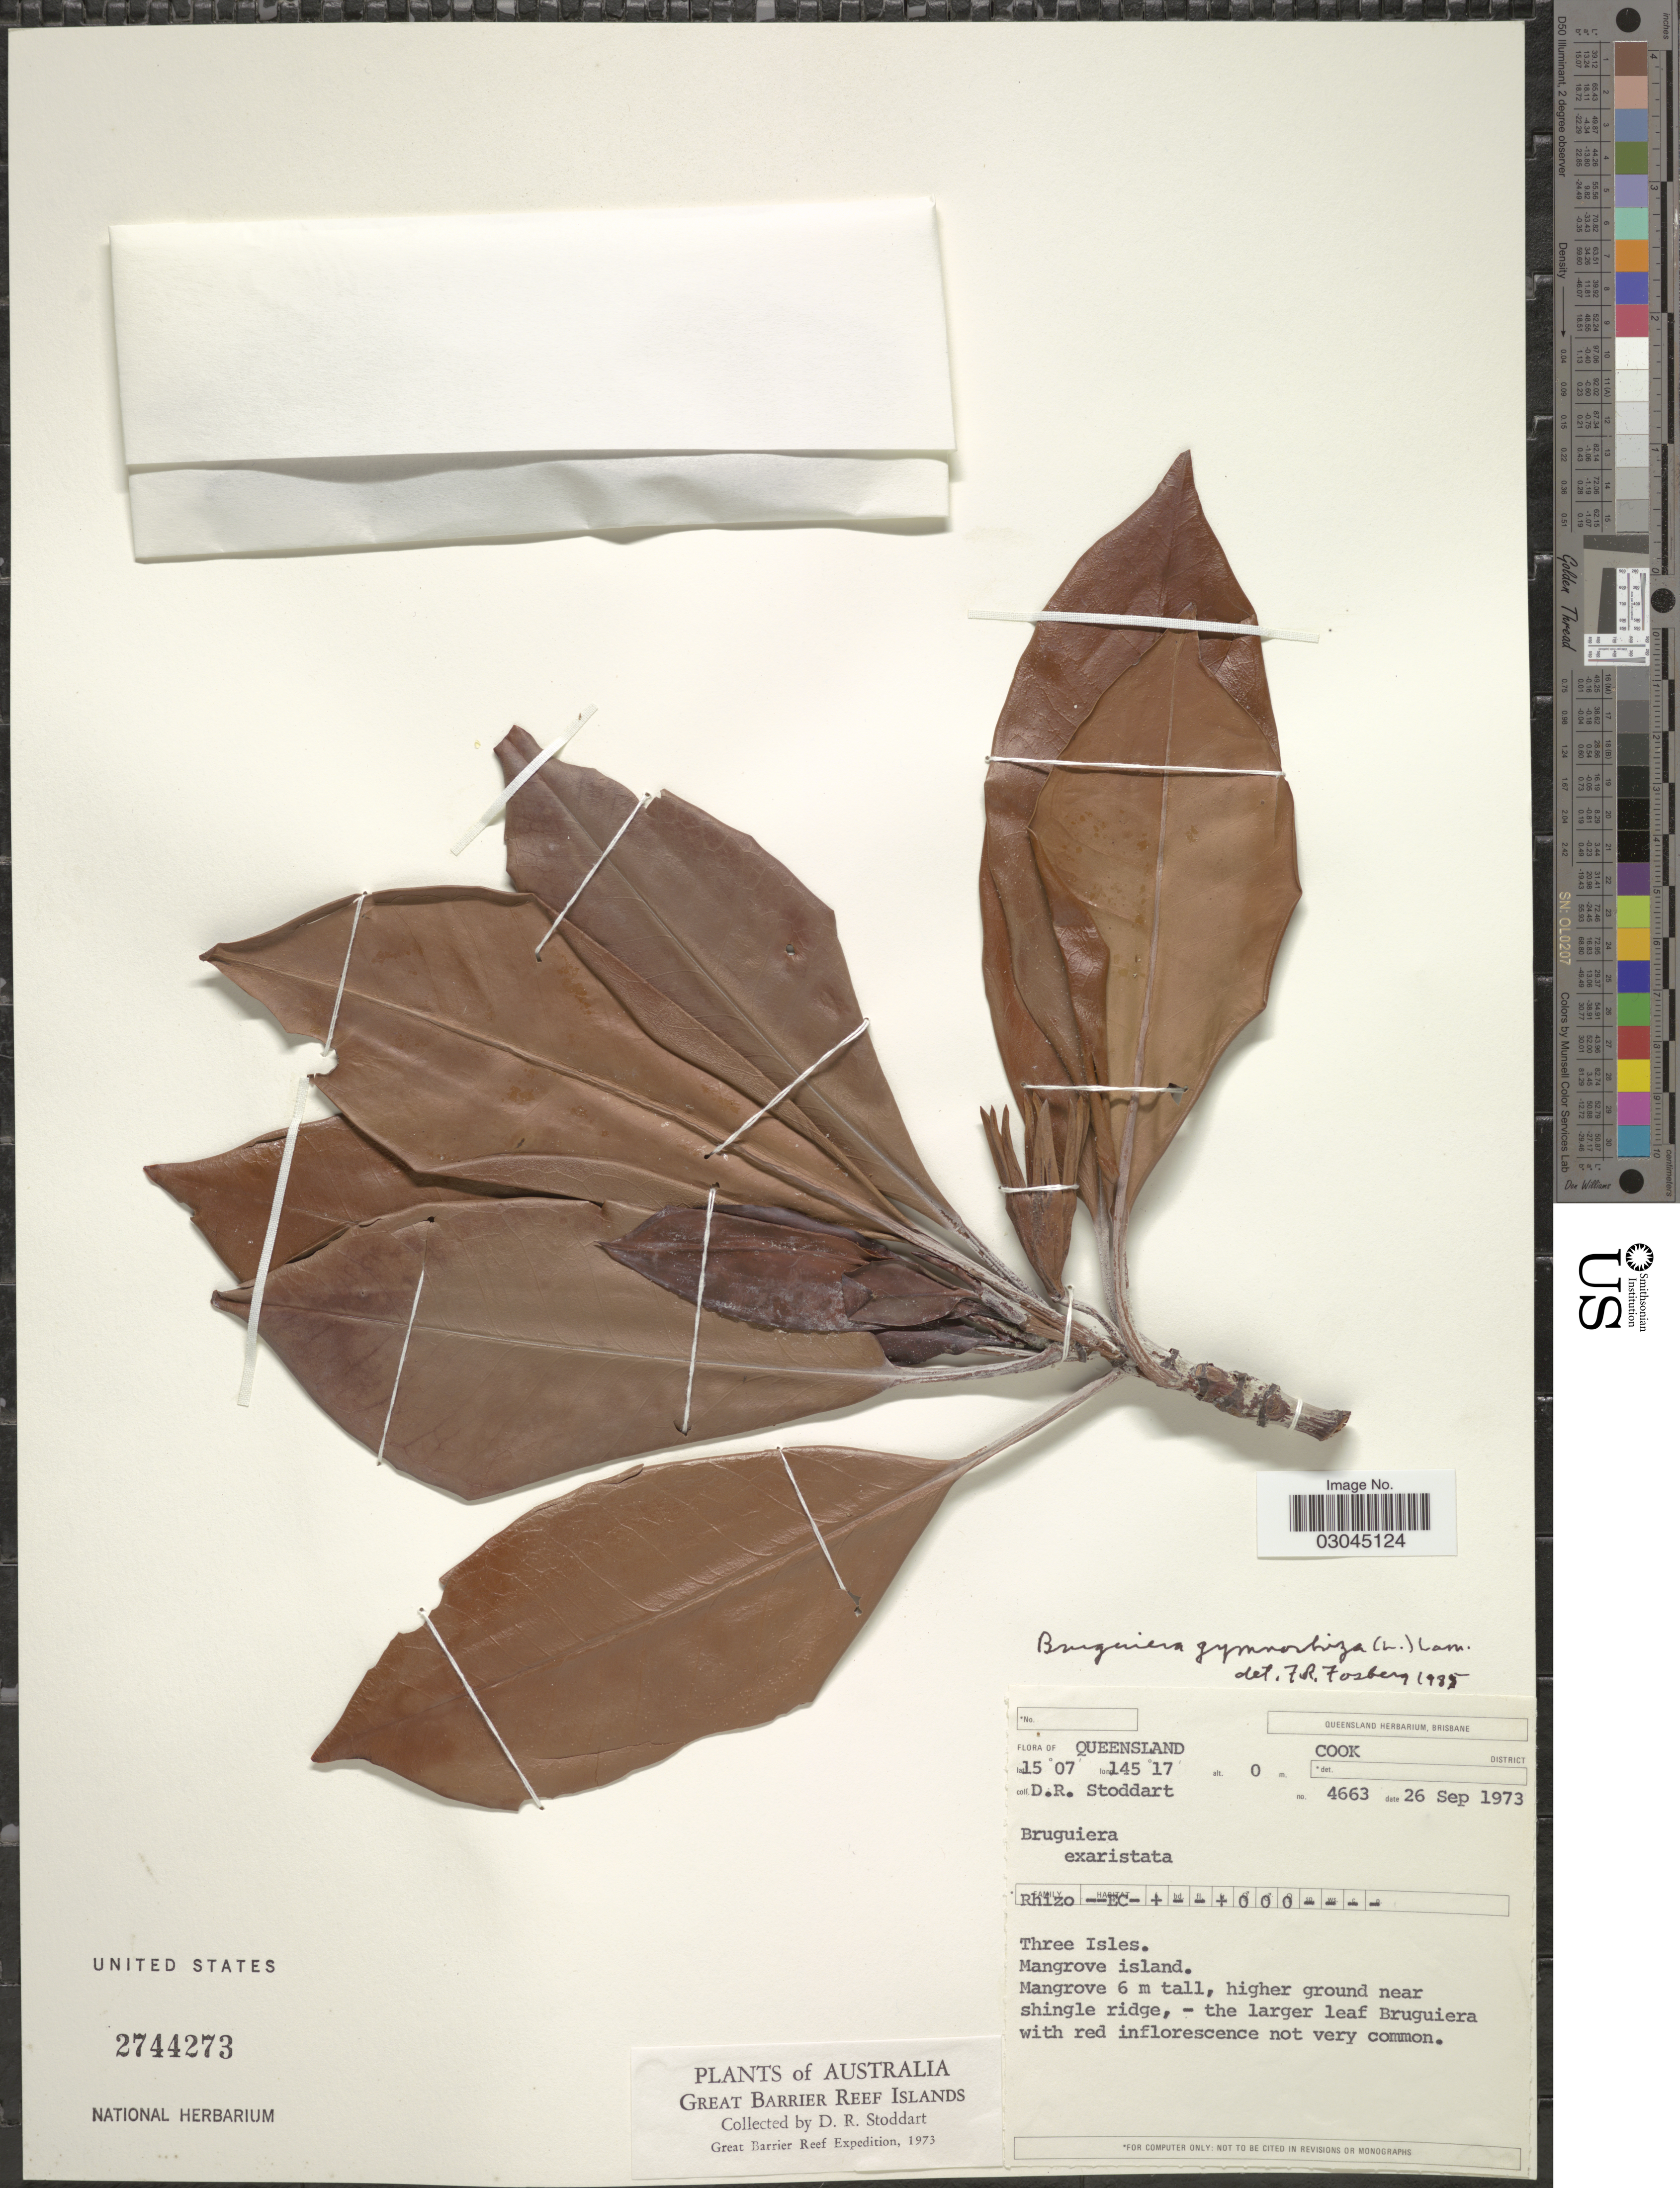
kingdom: Plantae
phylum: Tracheophyta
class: Magnoliopsida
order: Malpighiales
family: Rhizophoraceae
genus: Bruguiera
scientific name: Bruguiera gymnorhiza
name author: (L.) Savigny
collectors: D. R. Stoddart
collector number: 4663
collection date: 1973-09-26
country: Australia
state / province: Queensland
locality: Cook District. Three Isles. Mangrove island. Great Barrier Reef Islands. Great Barrier Reef.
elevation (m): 0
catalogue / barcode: US 2744273